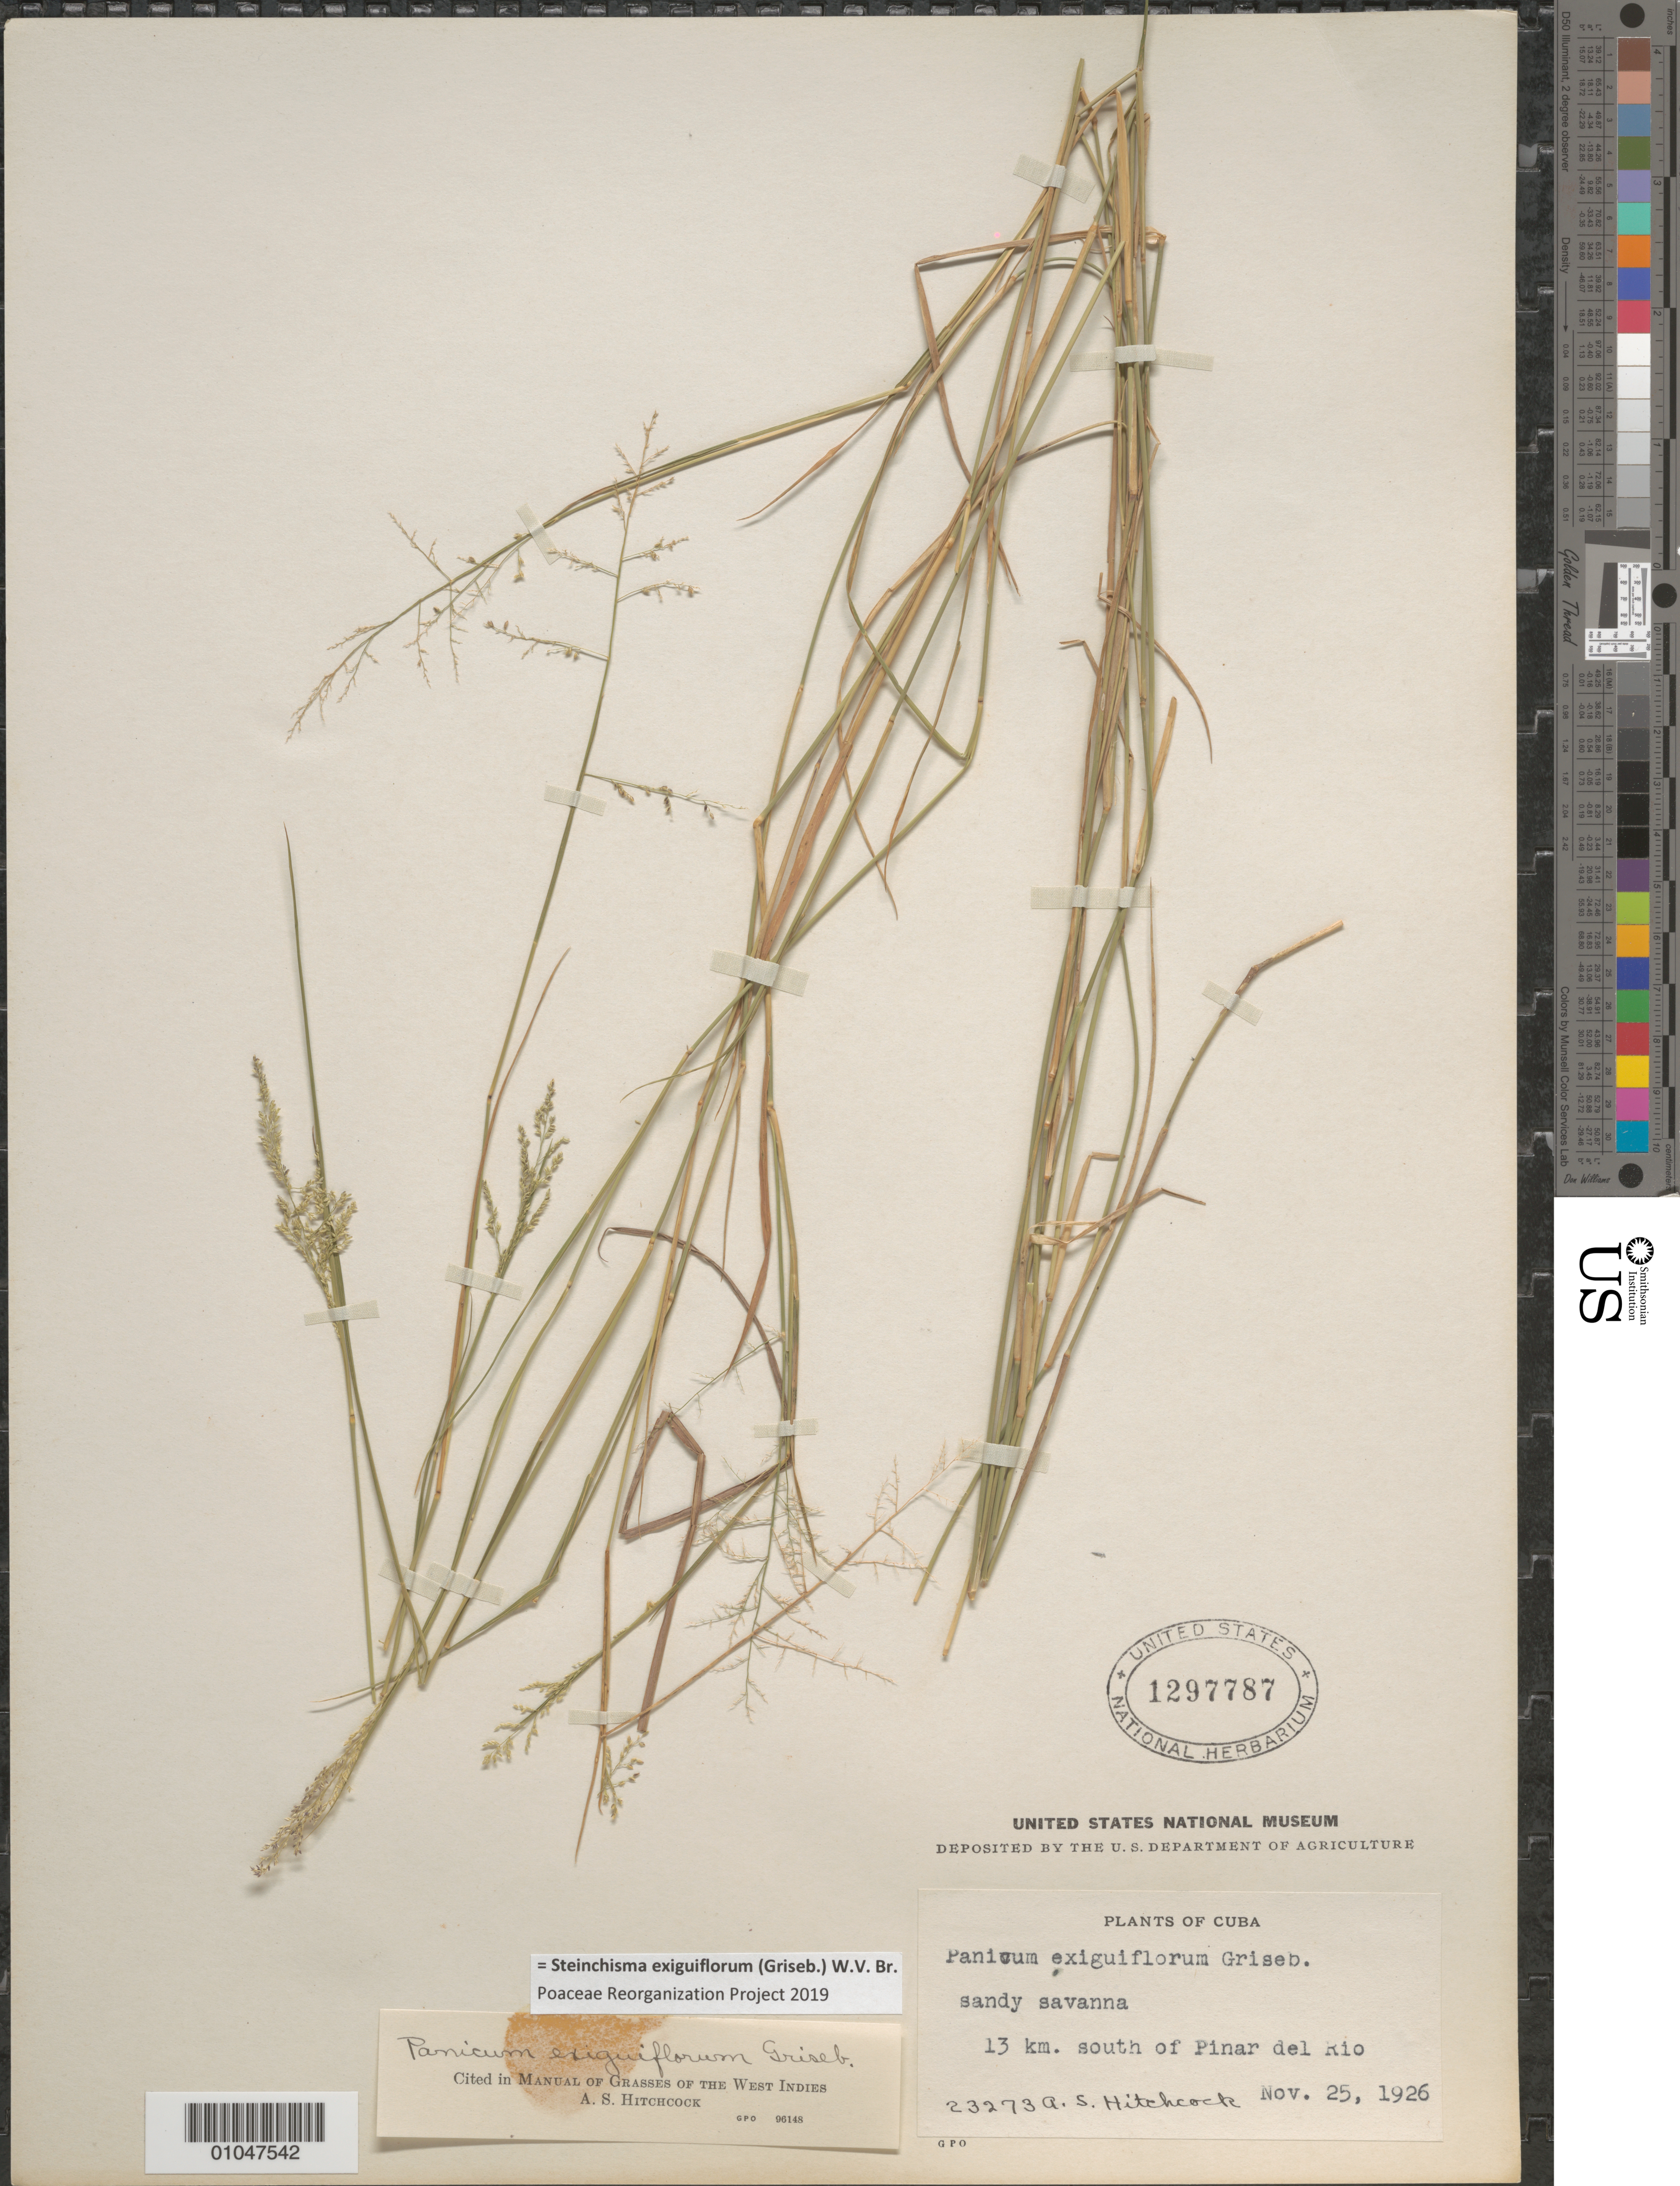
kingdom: Plantae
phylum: Tracheophyta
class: Liliopsida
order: Poales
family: Poaceae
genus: Panicum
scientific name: Panicum exiguiflorum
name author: Griseb.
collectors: A. S. Hitchcock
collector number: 23273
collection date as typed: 25 Nov 1926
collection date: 1926-11-25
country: Cuba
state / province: Pinar del Rio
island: Cuba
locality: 13 km S of Pinar del Rio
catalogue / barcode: US 1297787